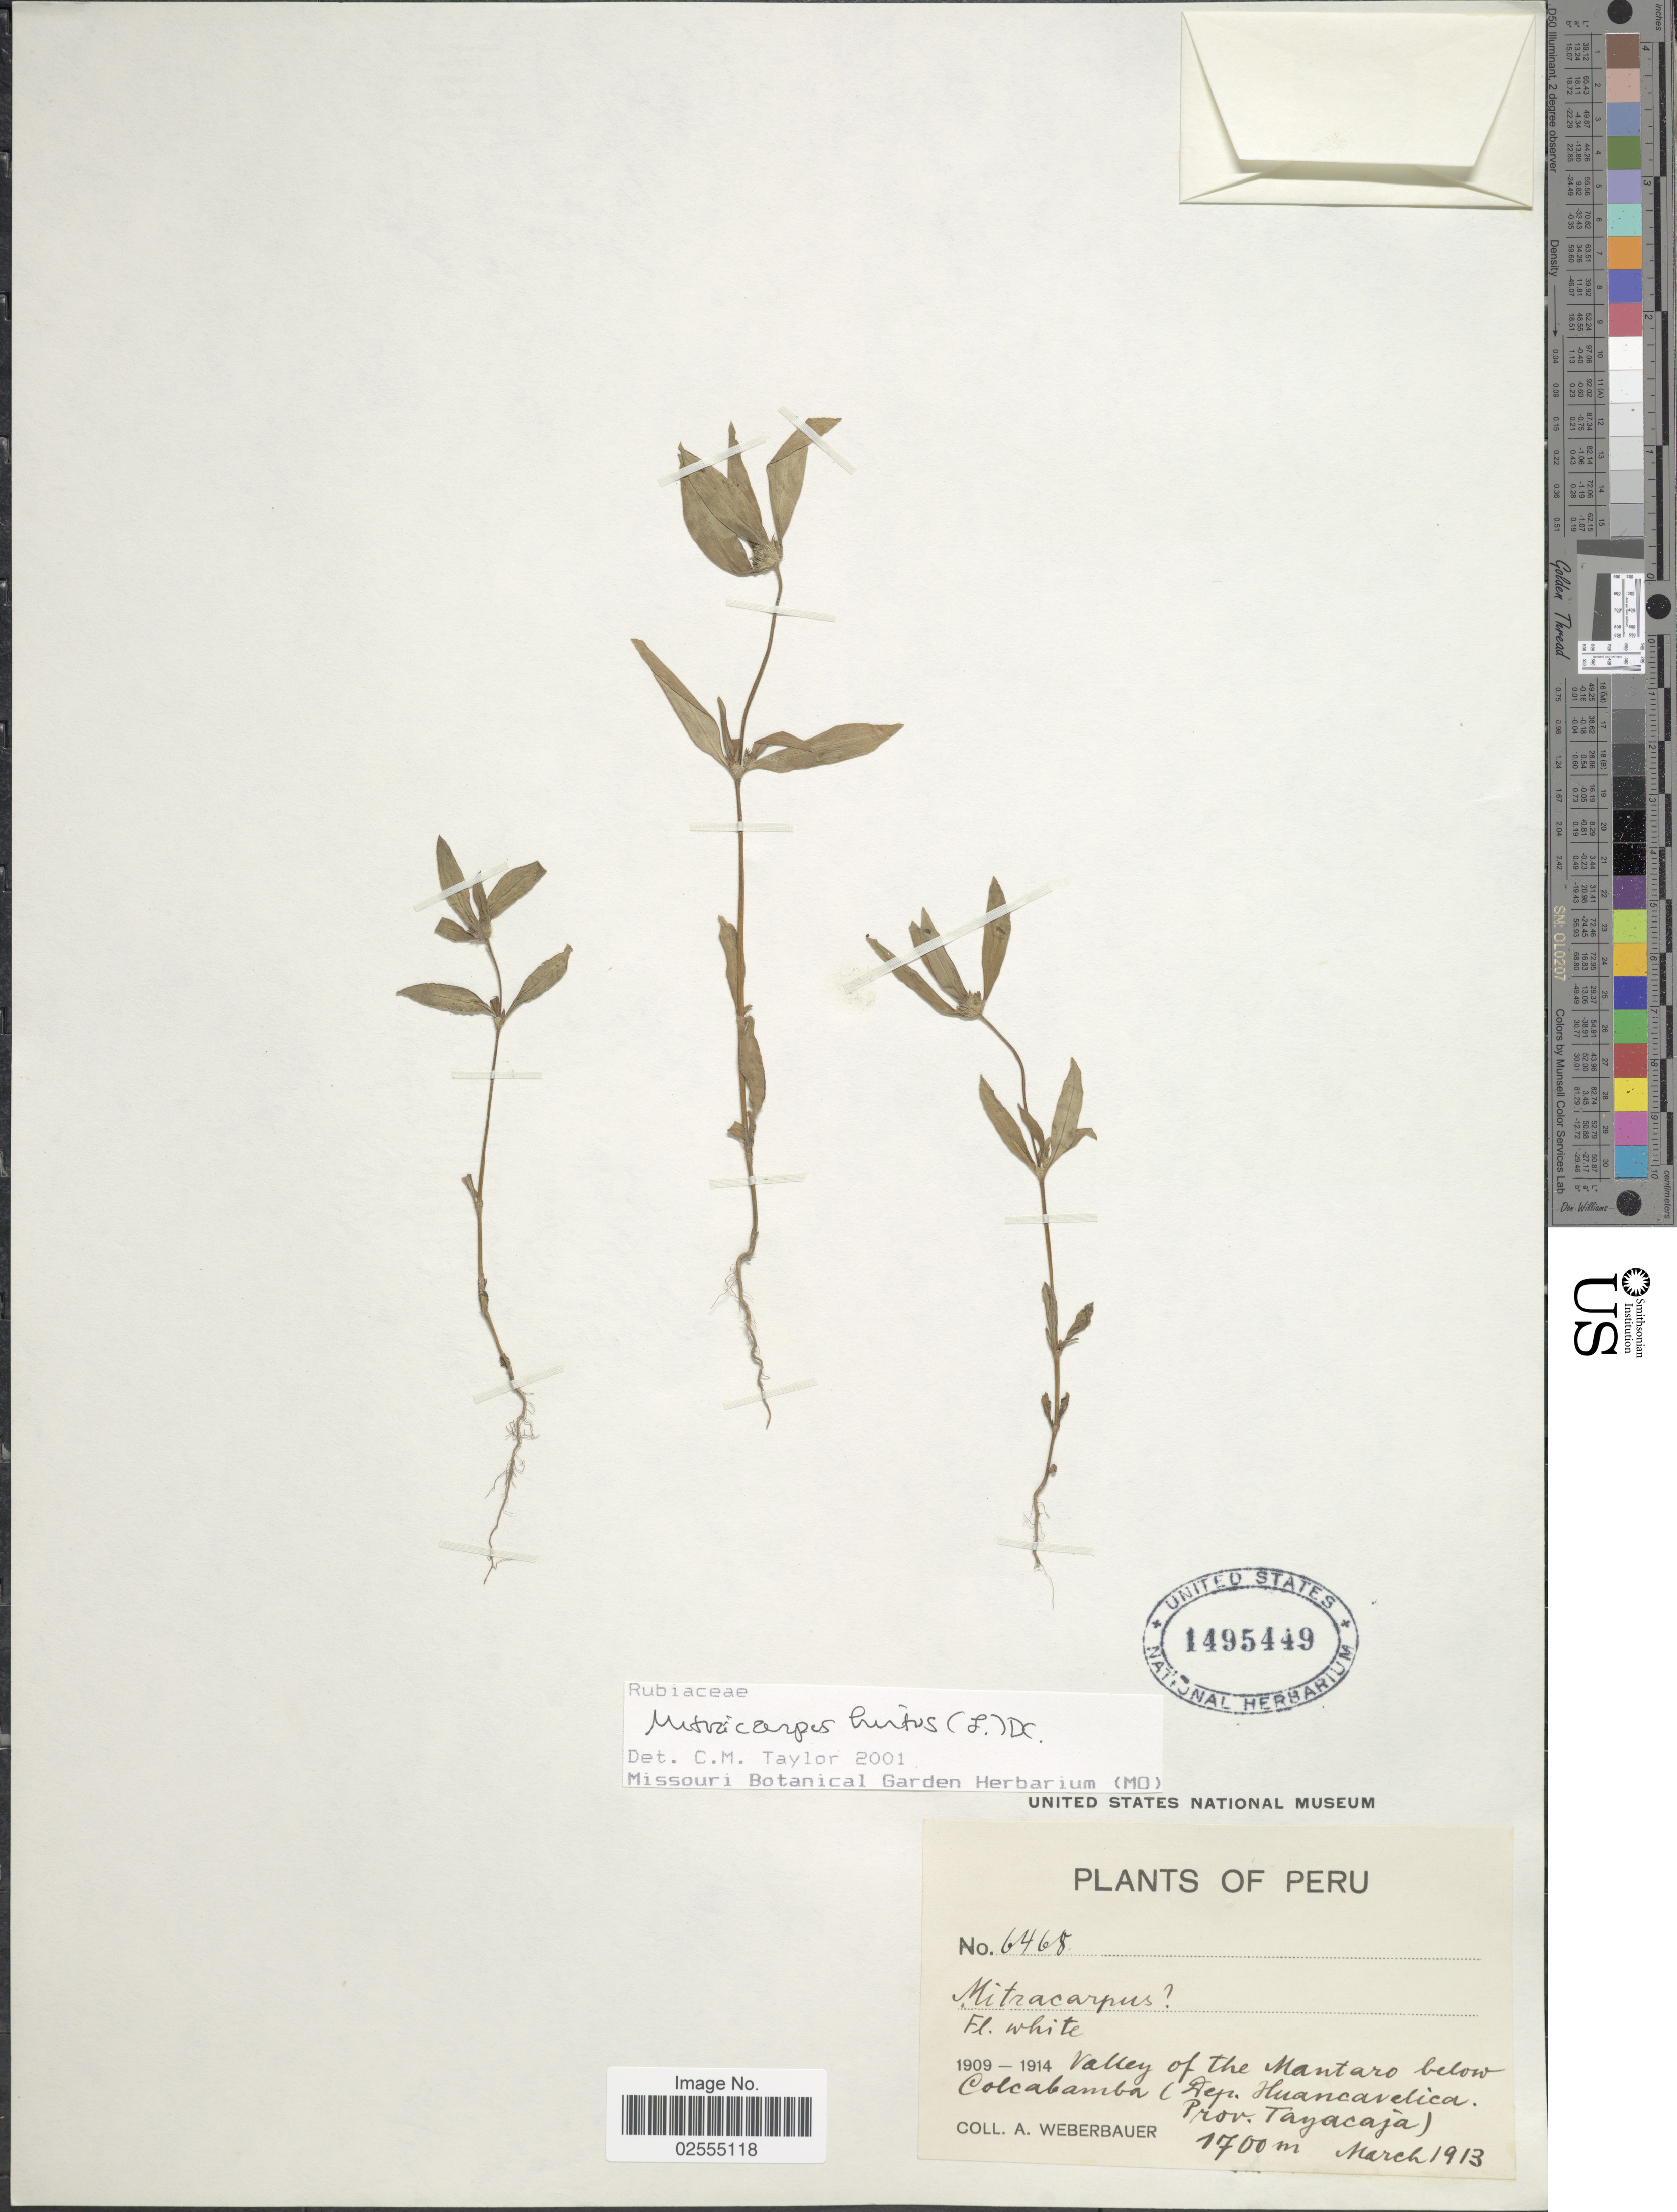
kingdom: Plantae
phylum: Tracheophyta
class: Magnoliopsida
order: Gentianales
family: Rubiaceae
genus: Mitracarpus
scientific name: Mitracarpus hirtus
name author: (L.) DC.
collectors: A. Weberbauer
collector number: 6468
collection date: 1913-03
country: Peru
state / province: Huancavelica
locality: Valley of the Mantaro below Cochabamba (Dep. Huancavelica, Prov. Tayacaja)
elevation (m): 1700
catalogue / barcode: US 1495449